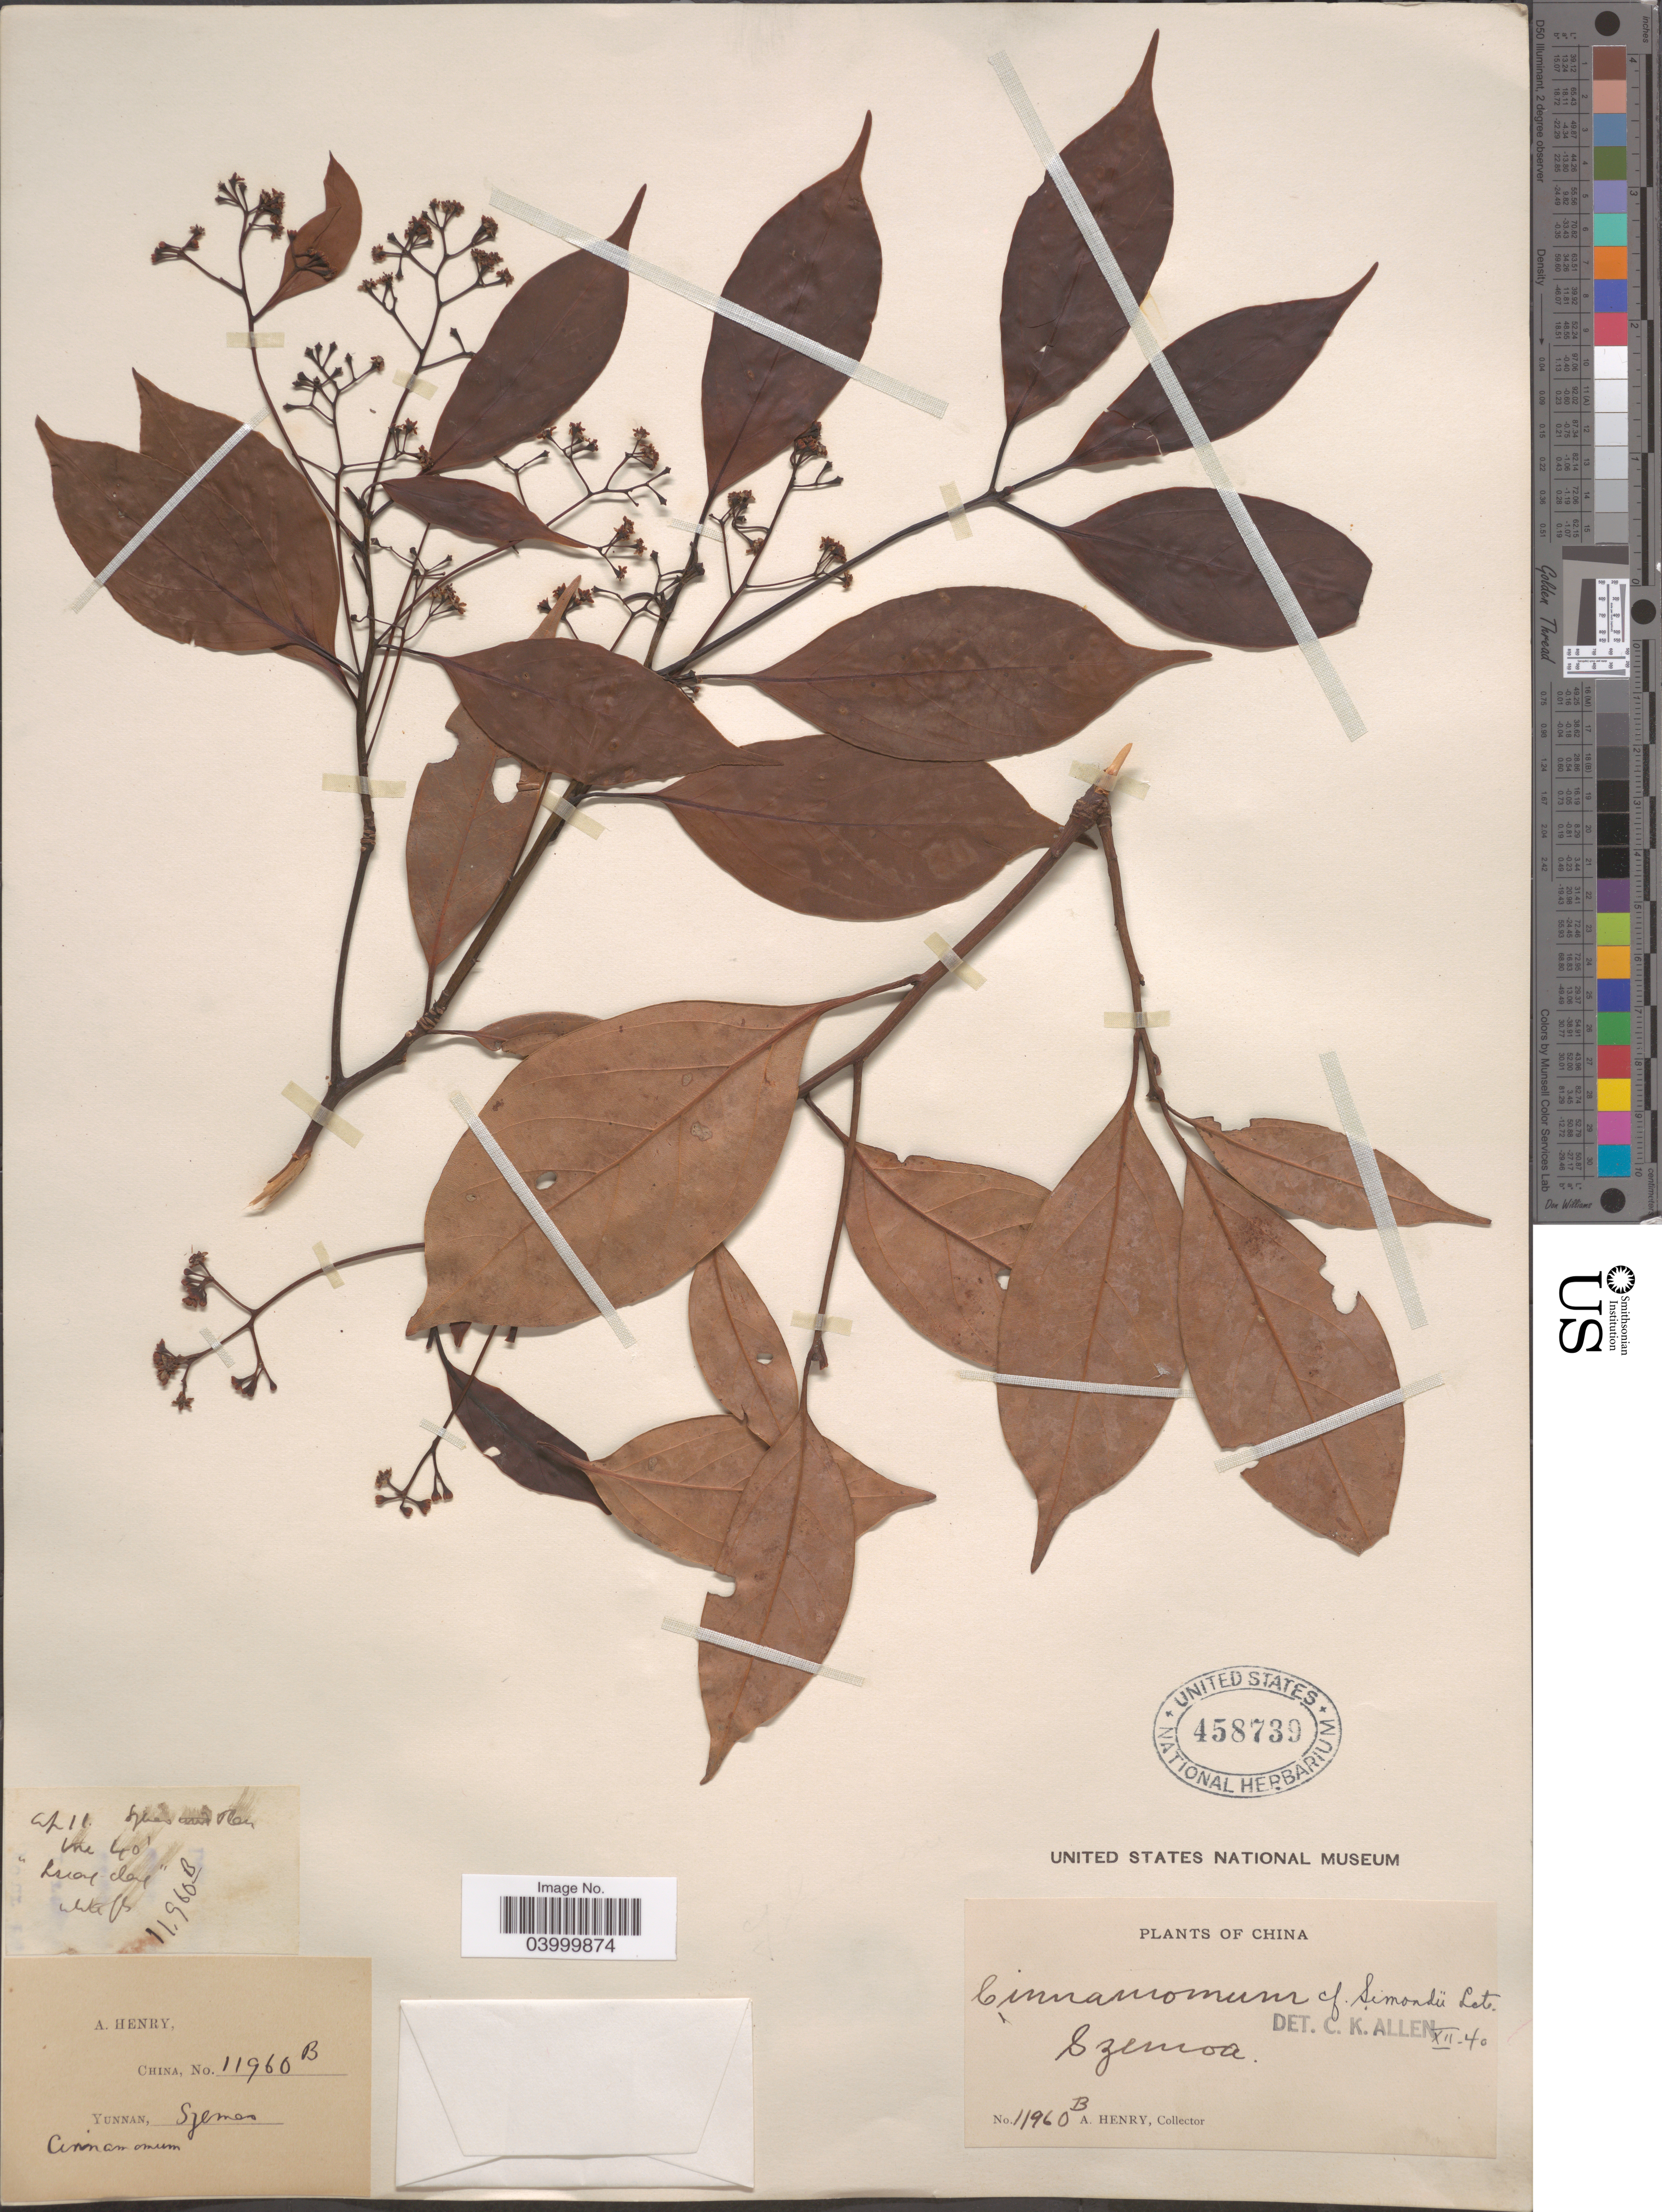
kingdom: Plantae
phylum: Tracheophyta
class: Magnoliopsida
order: Laurales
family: Lauraceae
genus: Cinnamomum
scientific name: Cinnamomum simondii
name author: Lecomte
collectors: A. Henry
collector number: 11960 B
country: China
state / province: Yunnan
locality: Szemoa.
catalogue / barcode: US 458739